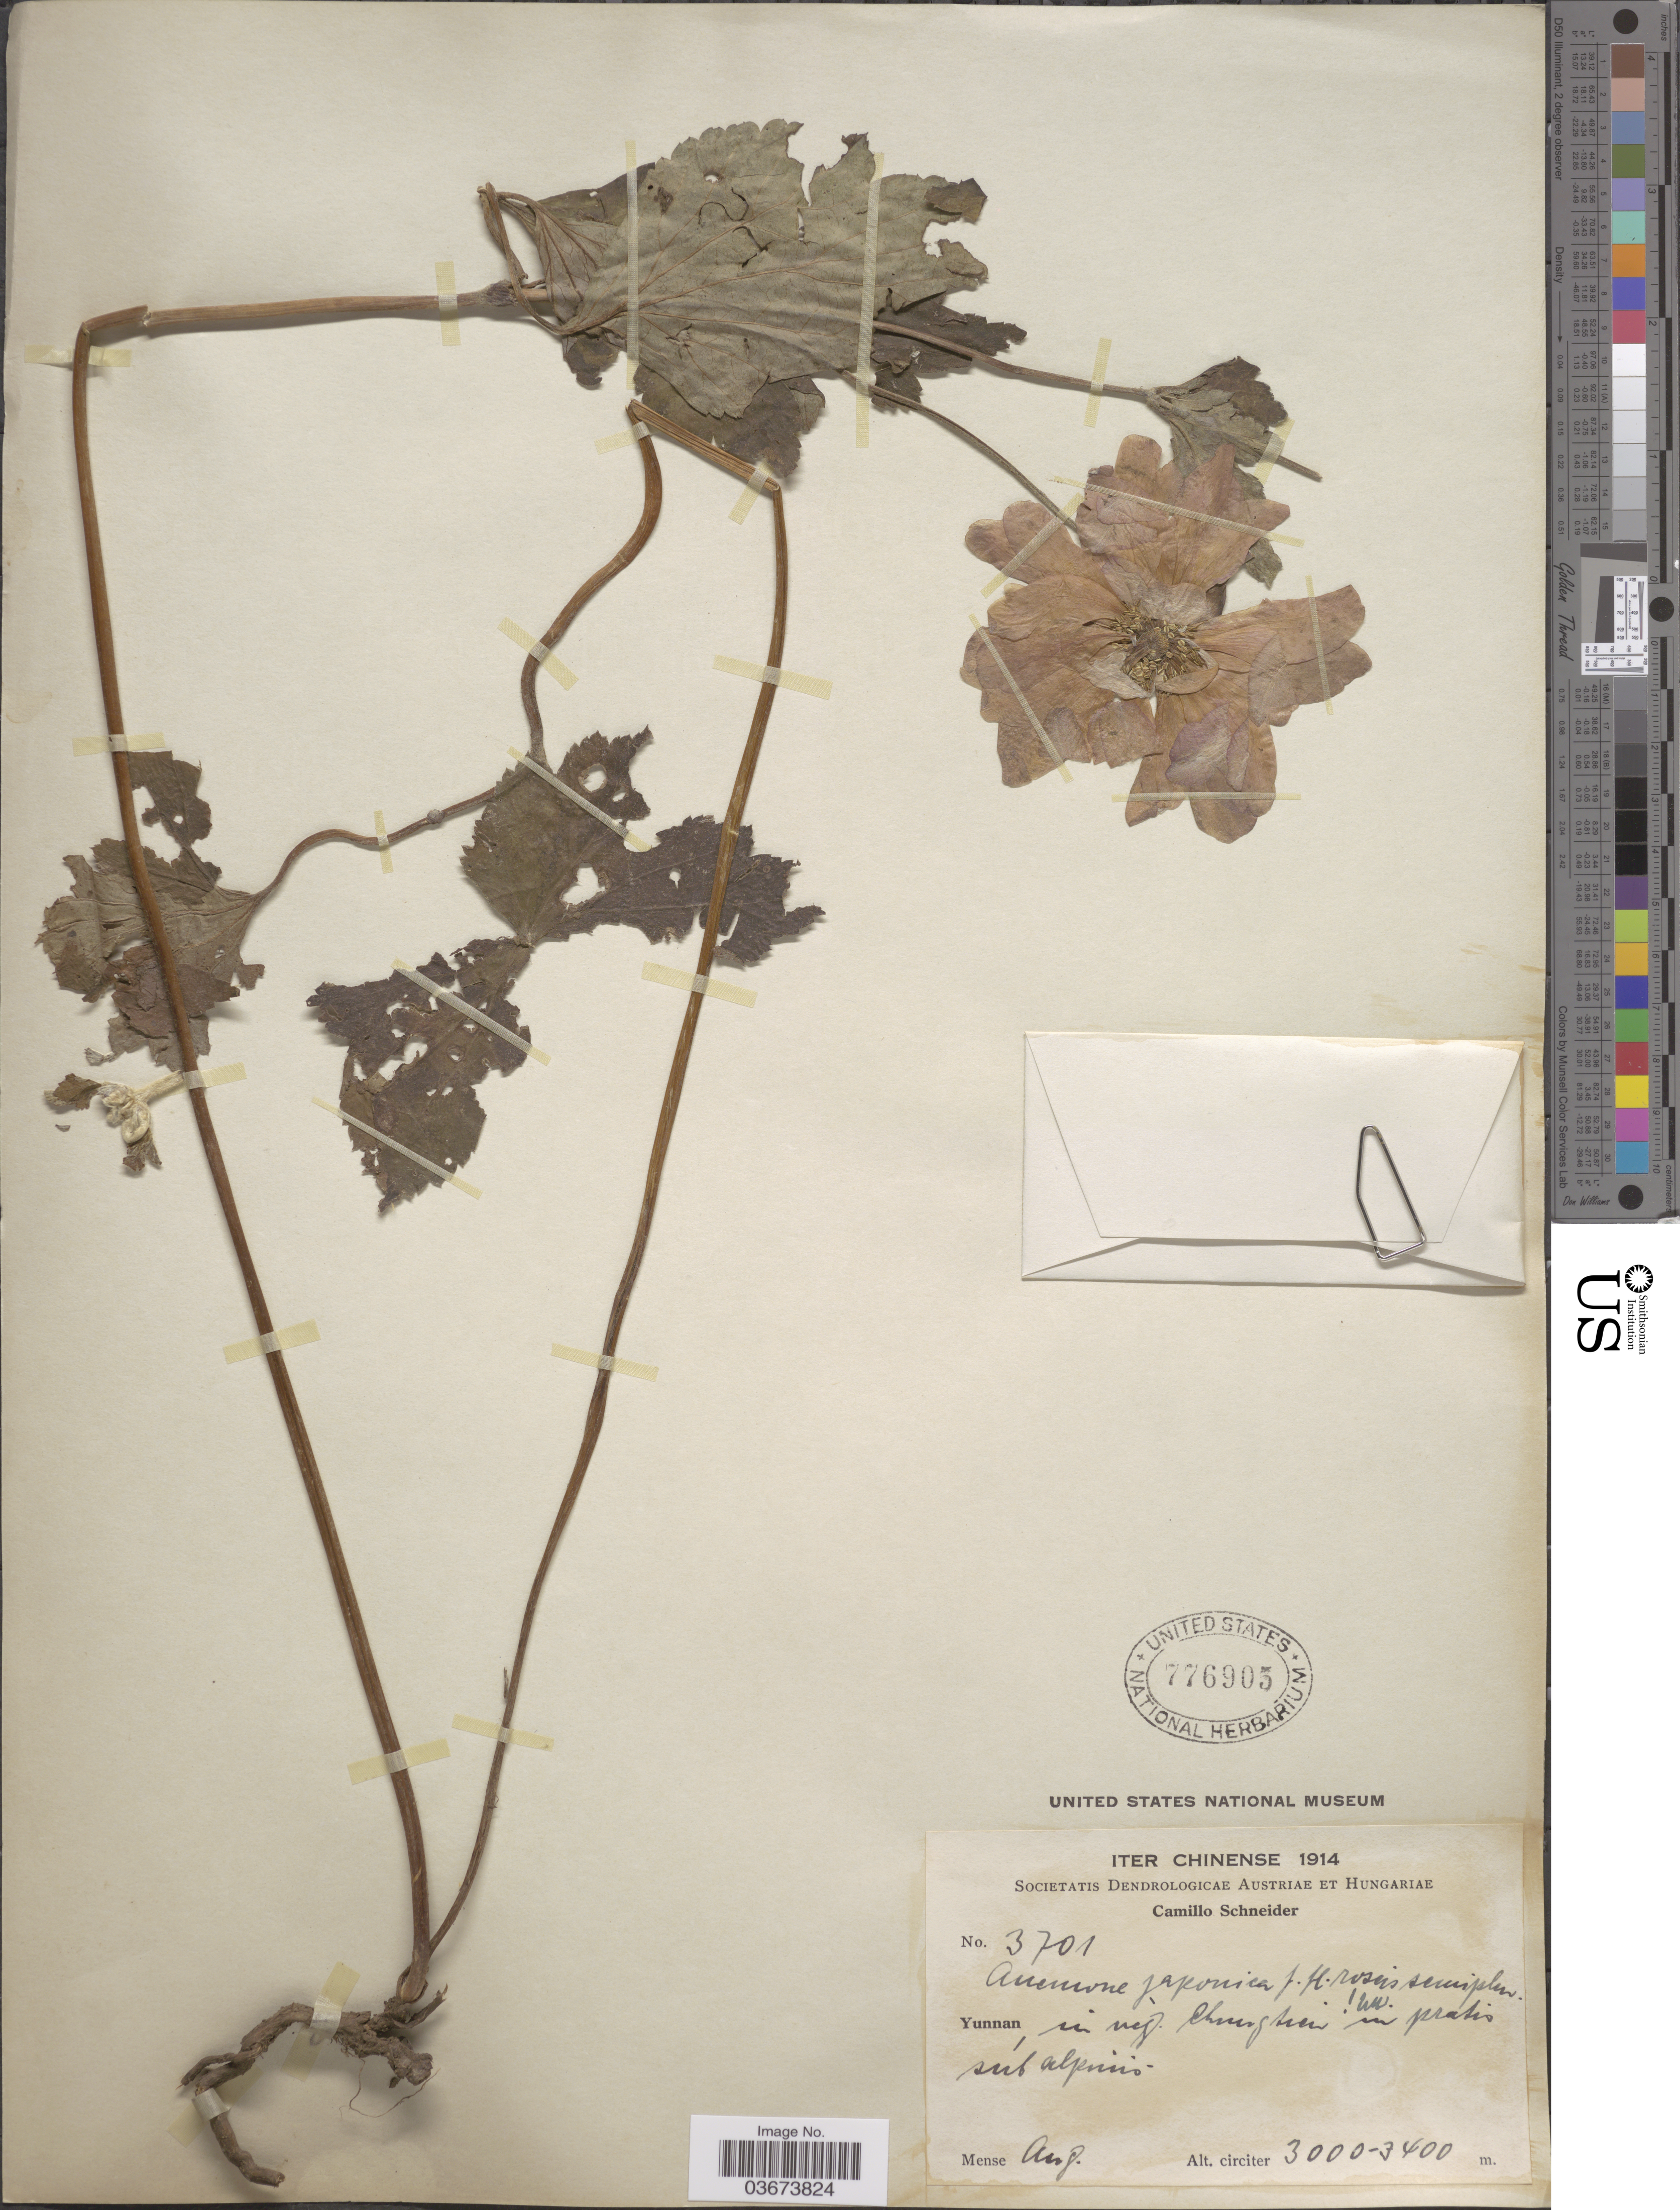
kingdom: Plantae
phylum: Tracheophyta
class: Magnoliopsida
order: Ranunculales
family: Ranunculaceae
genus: Anemone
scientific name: Anemone japonica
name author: Houtt.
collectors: C. K. Schneider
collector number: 3701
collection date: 1914-08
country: China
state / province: Yunnan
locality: In reg. Chungtien in pratis subalpinis.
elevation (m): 3000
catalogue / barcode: US 776905